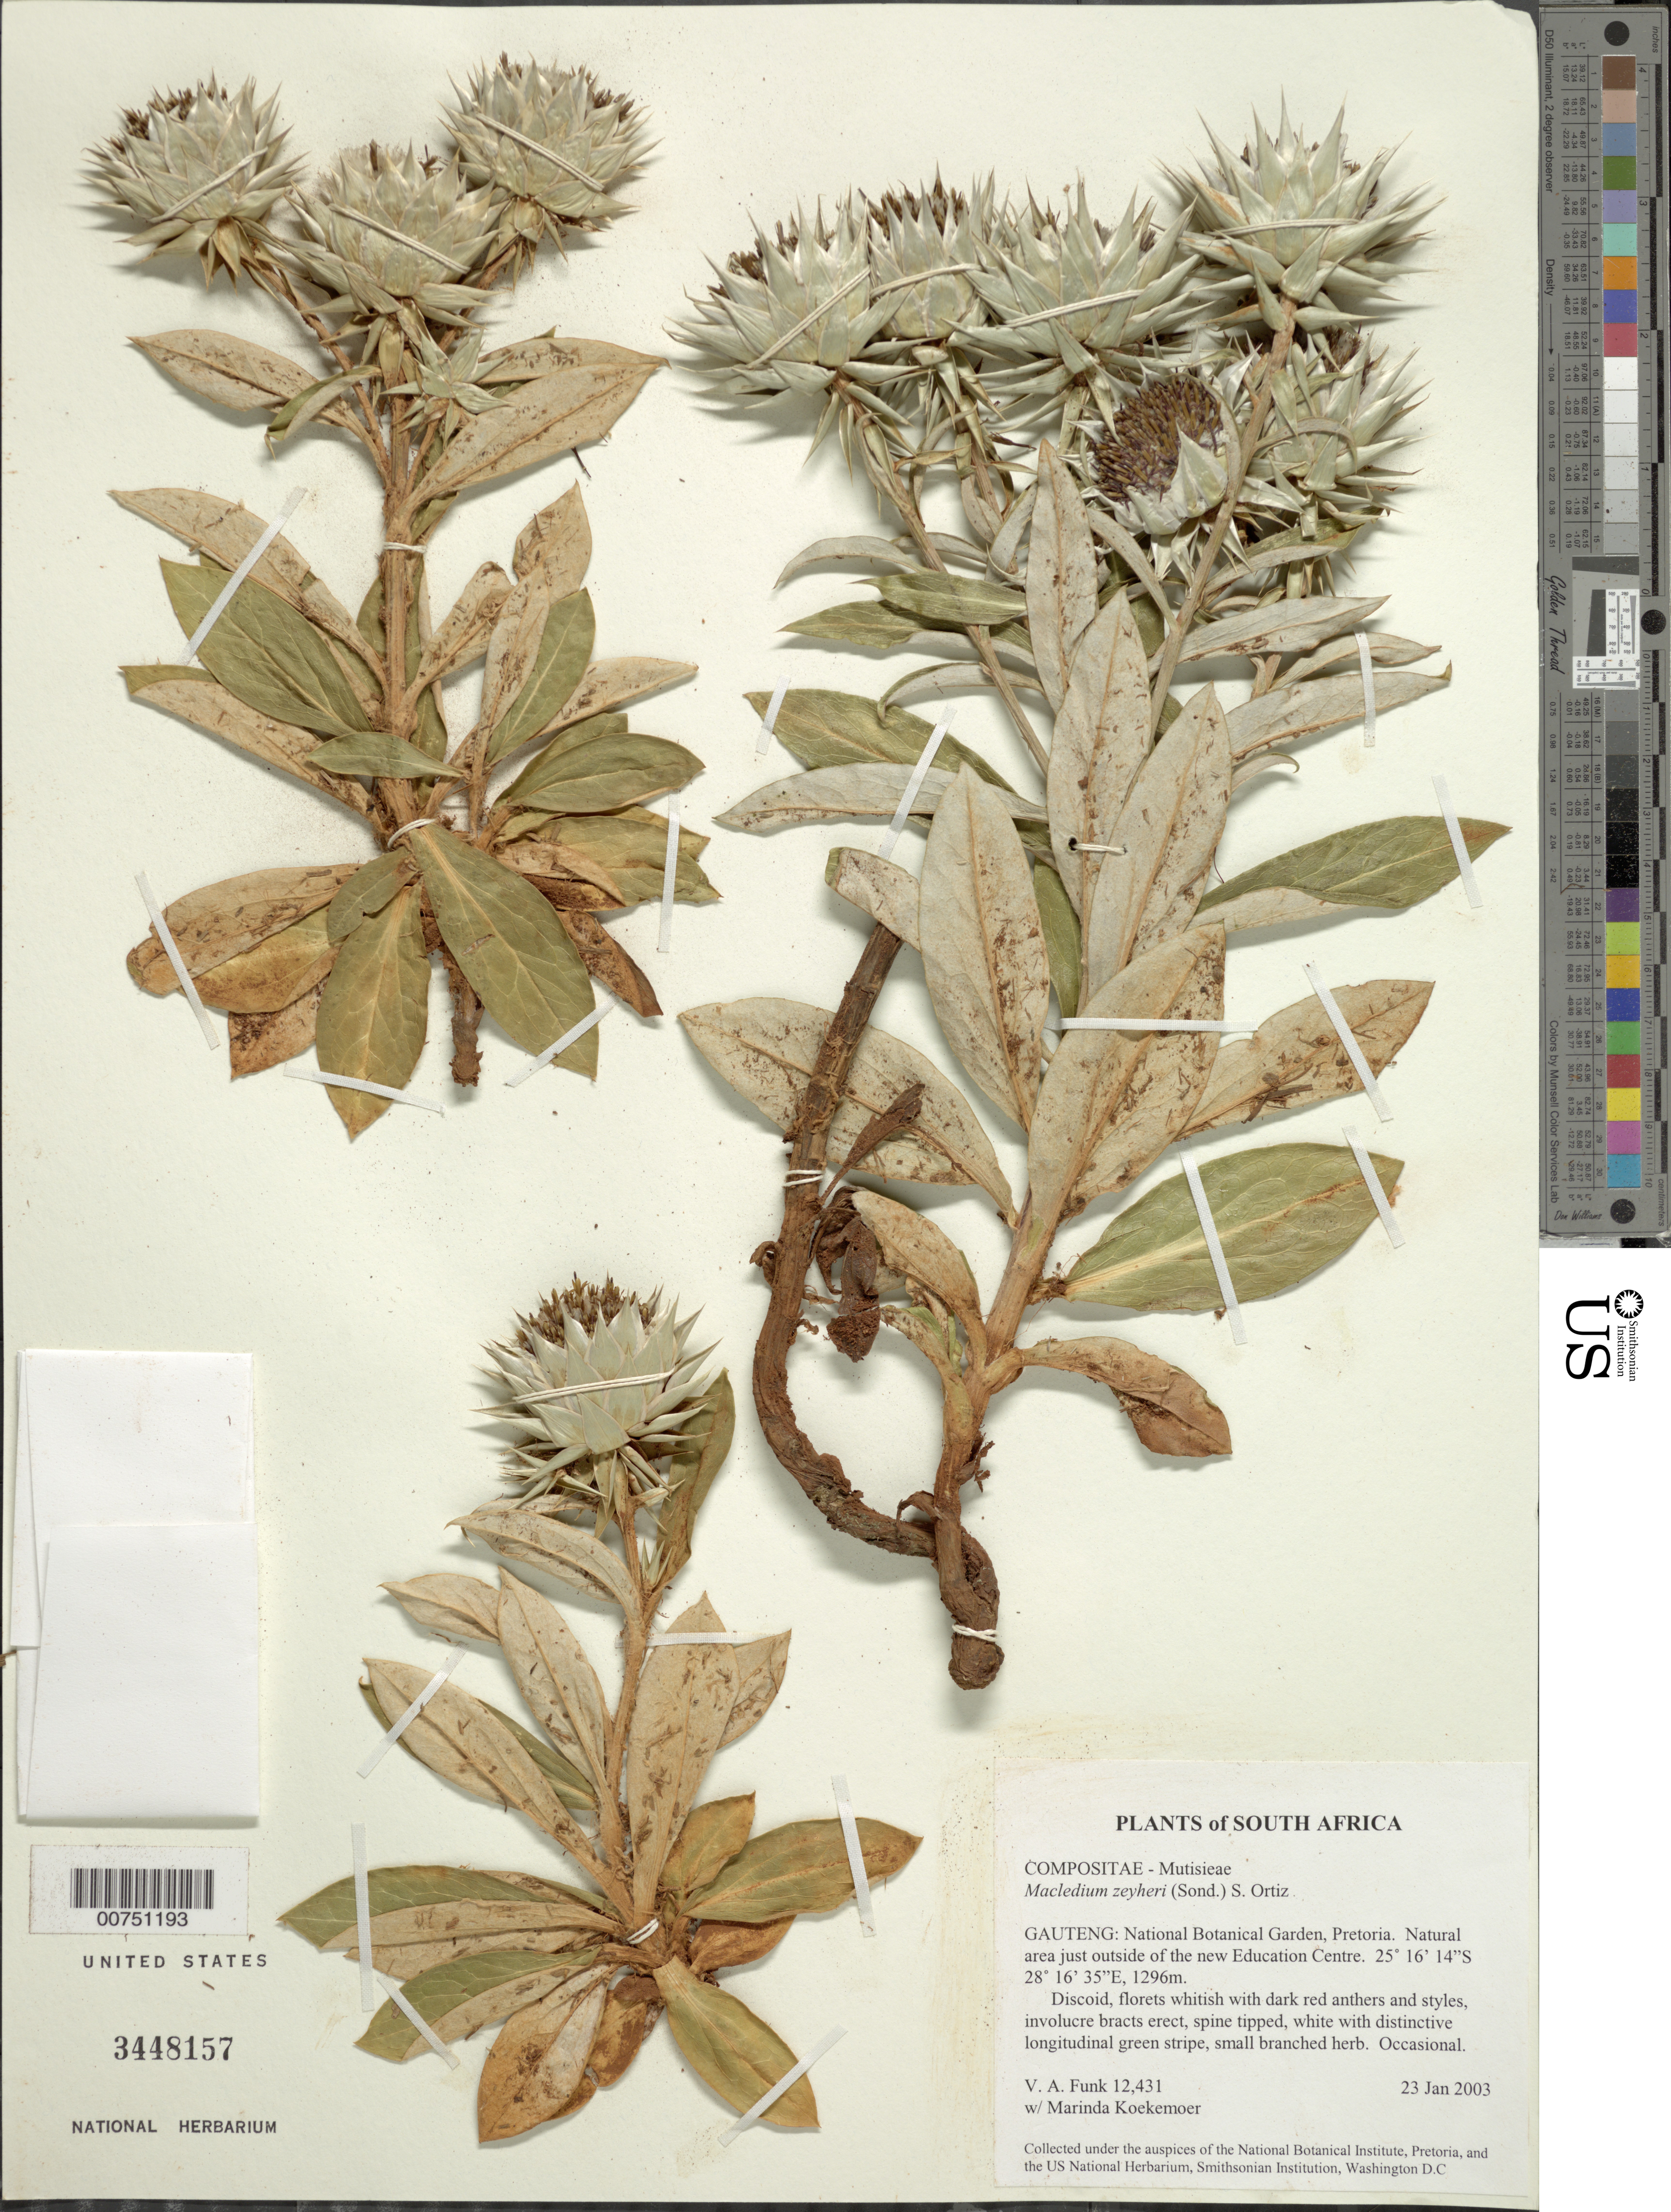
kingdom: Plantae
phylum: Tracheophyta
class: Magnoliopsida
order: Asterales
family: Asteraceae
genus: Macledium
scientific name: Macledium zeyheri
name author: (Sond.) S. Ortiz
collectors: V. Funk & M. Koekemoer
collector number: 12431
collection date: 2003-01-23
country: South Africa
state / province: Gauteng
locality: National Botanical Garden, Pretoria, Natural area just outside of the new Education Centre.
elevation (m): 1296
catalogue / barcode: US 3448157